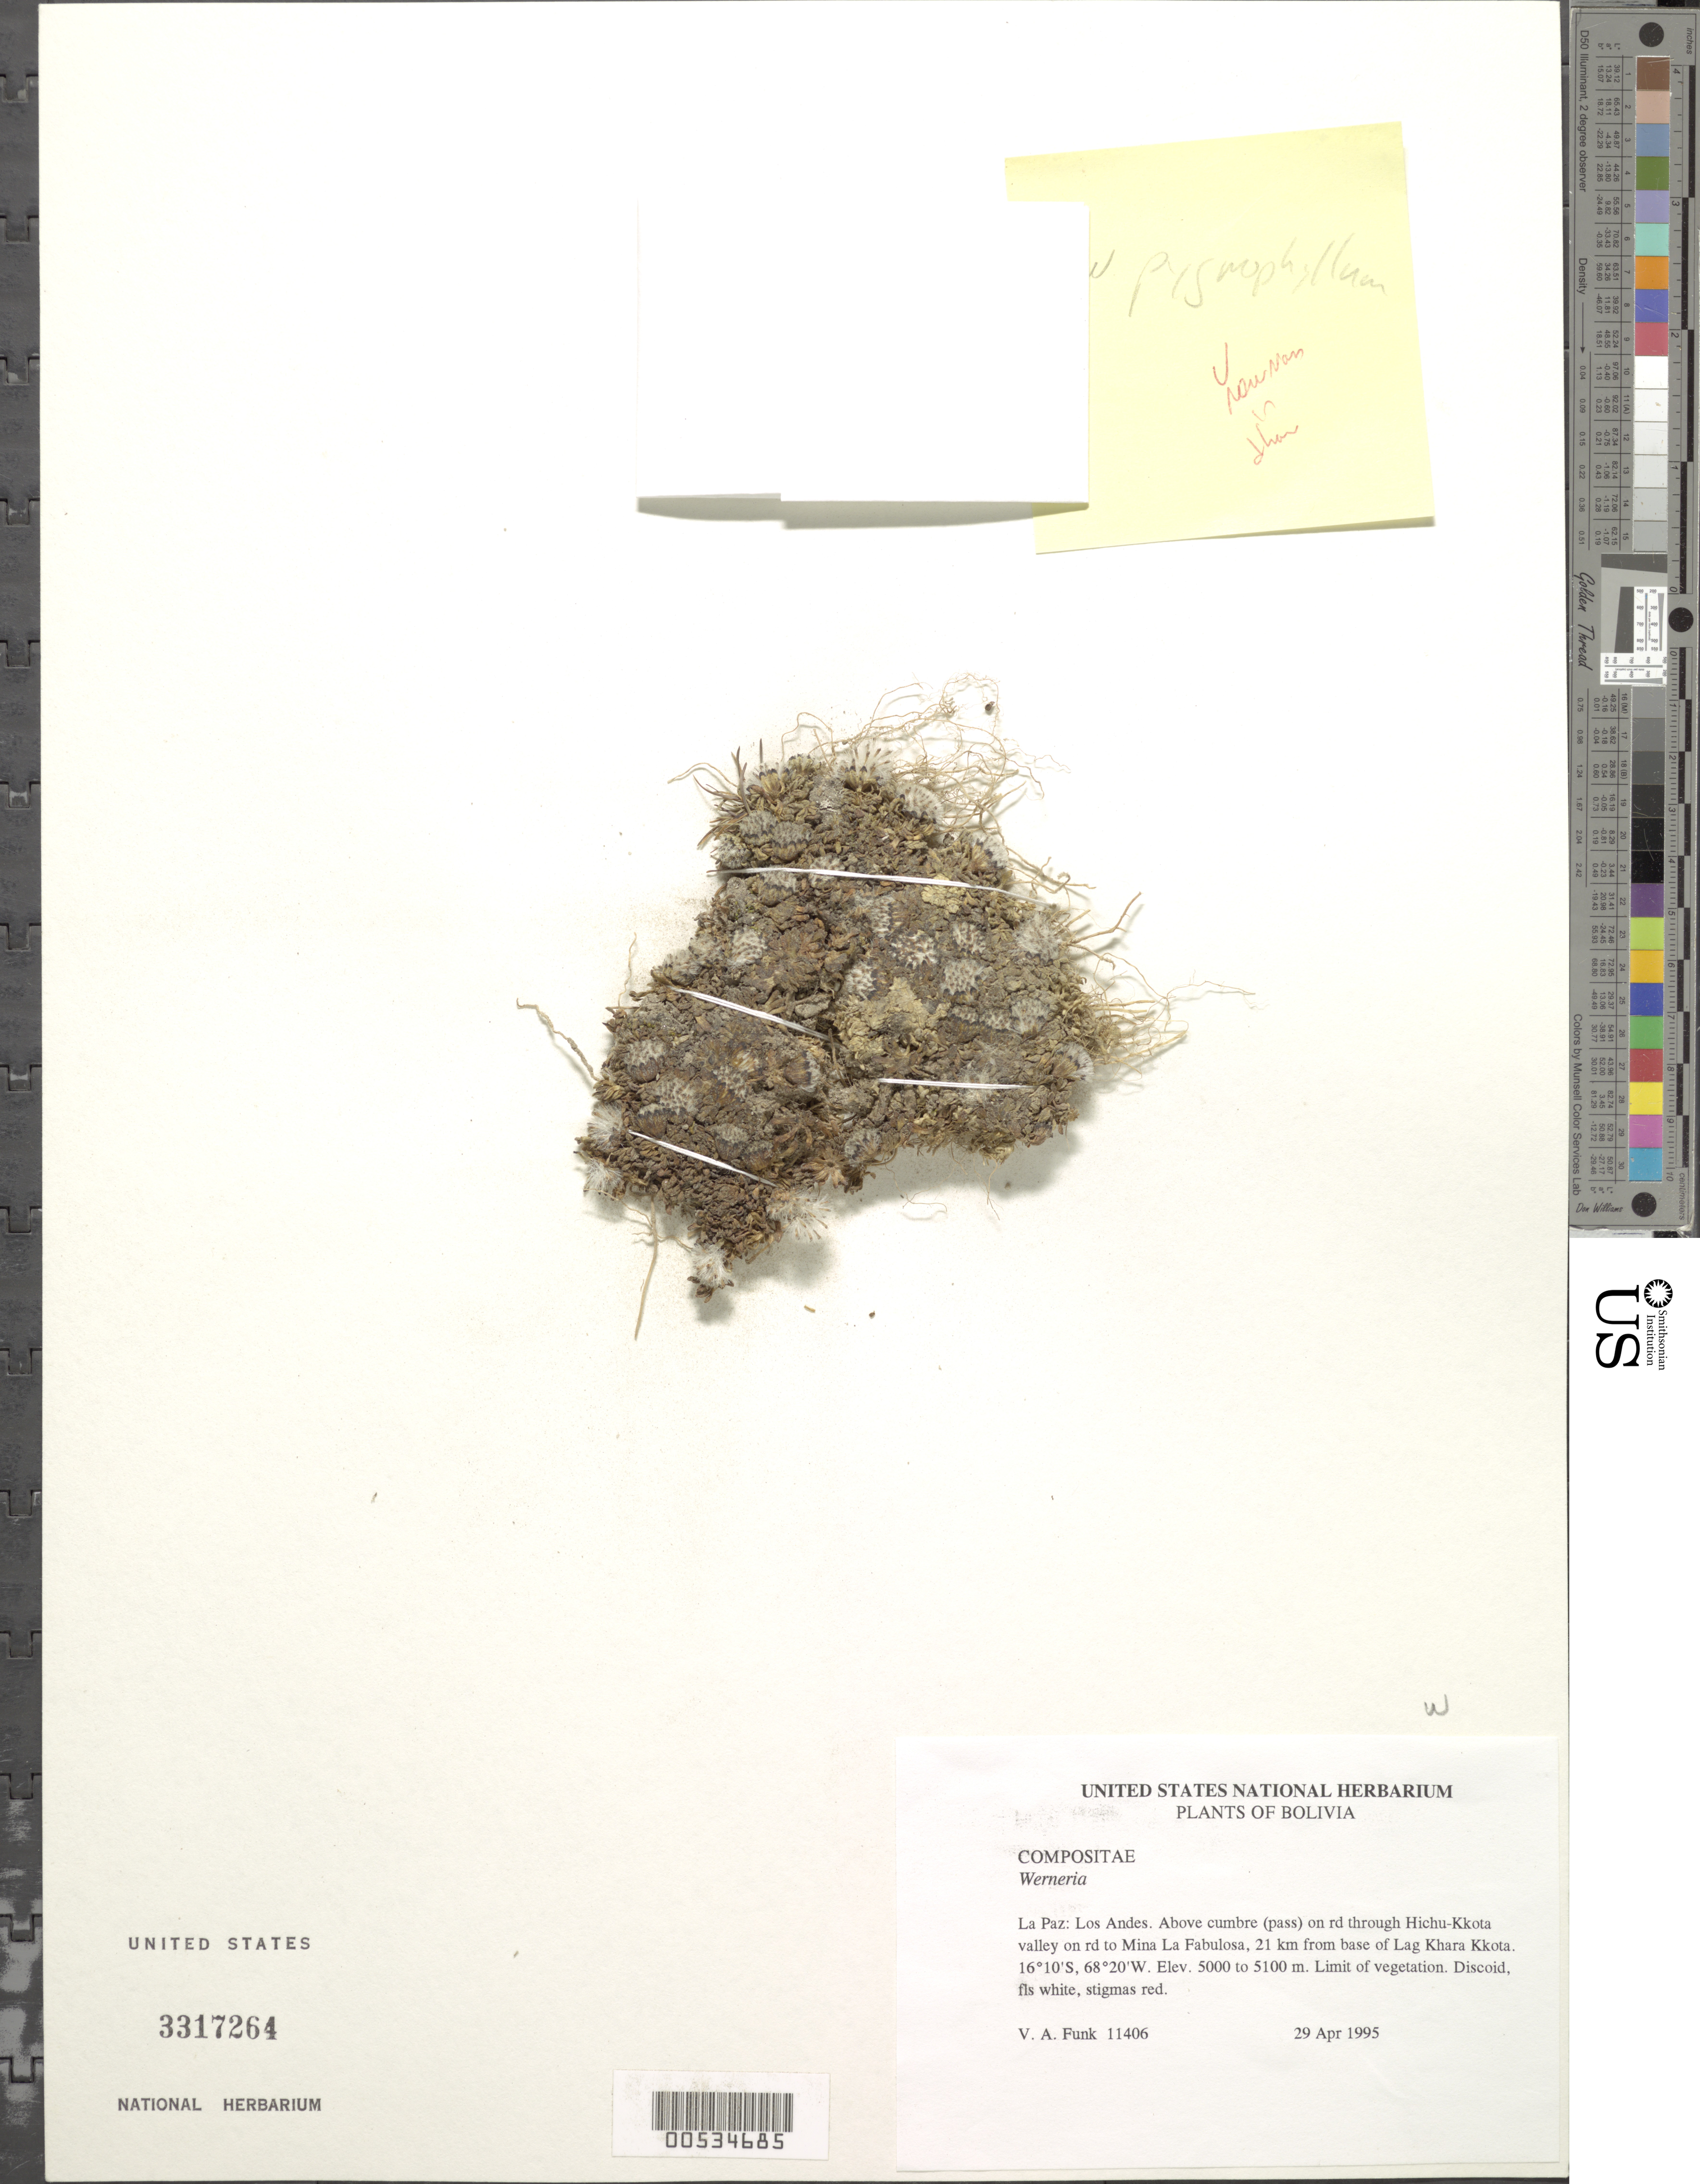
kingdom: Plantae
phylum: Tracheophyta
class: Magnoliopsida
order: Asterales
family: Asteraceae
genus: Werneria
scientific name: Werneria pygmophylla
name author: S.F. Blake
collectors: V. Funk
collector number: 11406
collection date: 1995-04-29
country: Bolivia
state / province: La Paz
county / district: Los Andes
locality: Hichu-Kkota valley, above cumbre (pass) on rd through Hichu-Kkota valley on rd to Mina La Fabulosa, 21 km from base of Lgn Khara Kkota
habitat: Limit of vegetation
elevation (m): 5000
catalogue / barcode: US 3317264